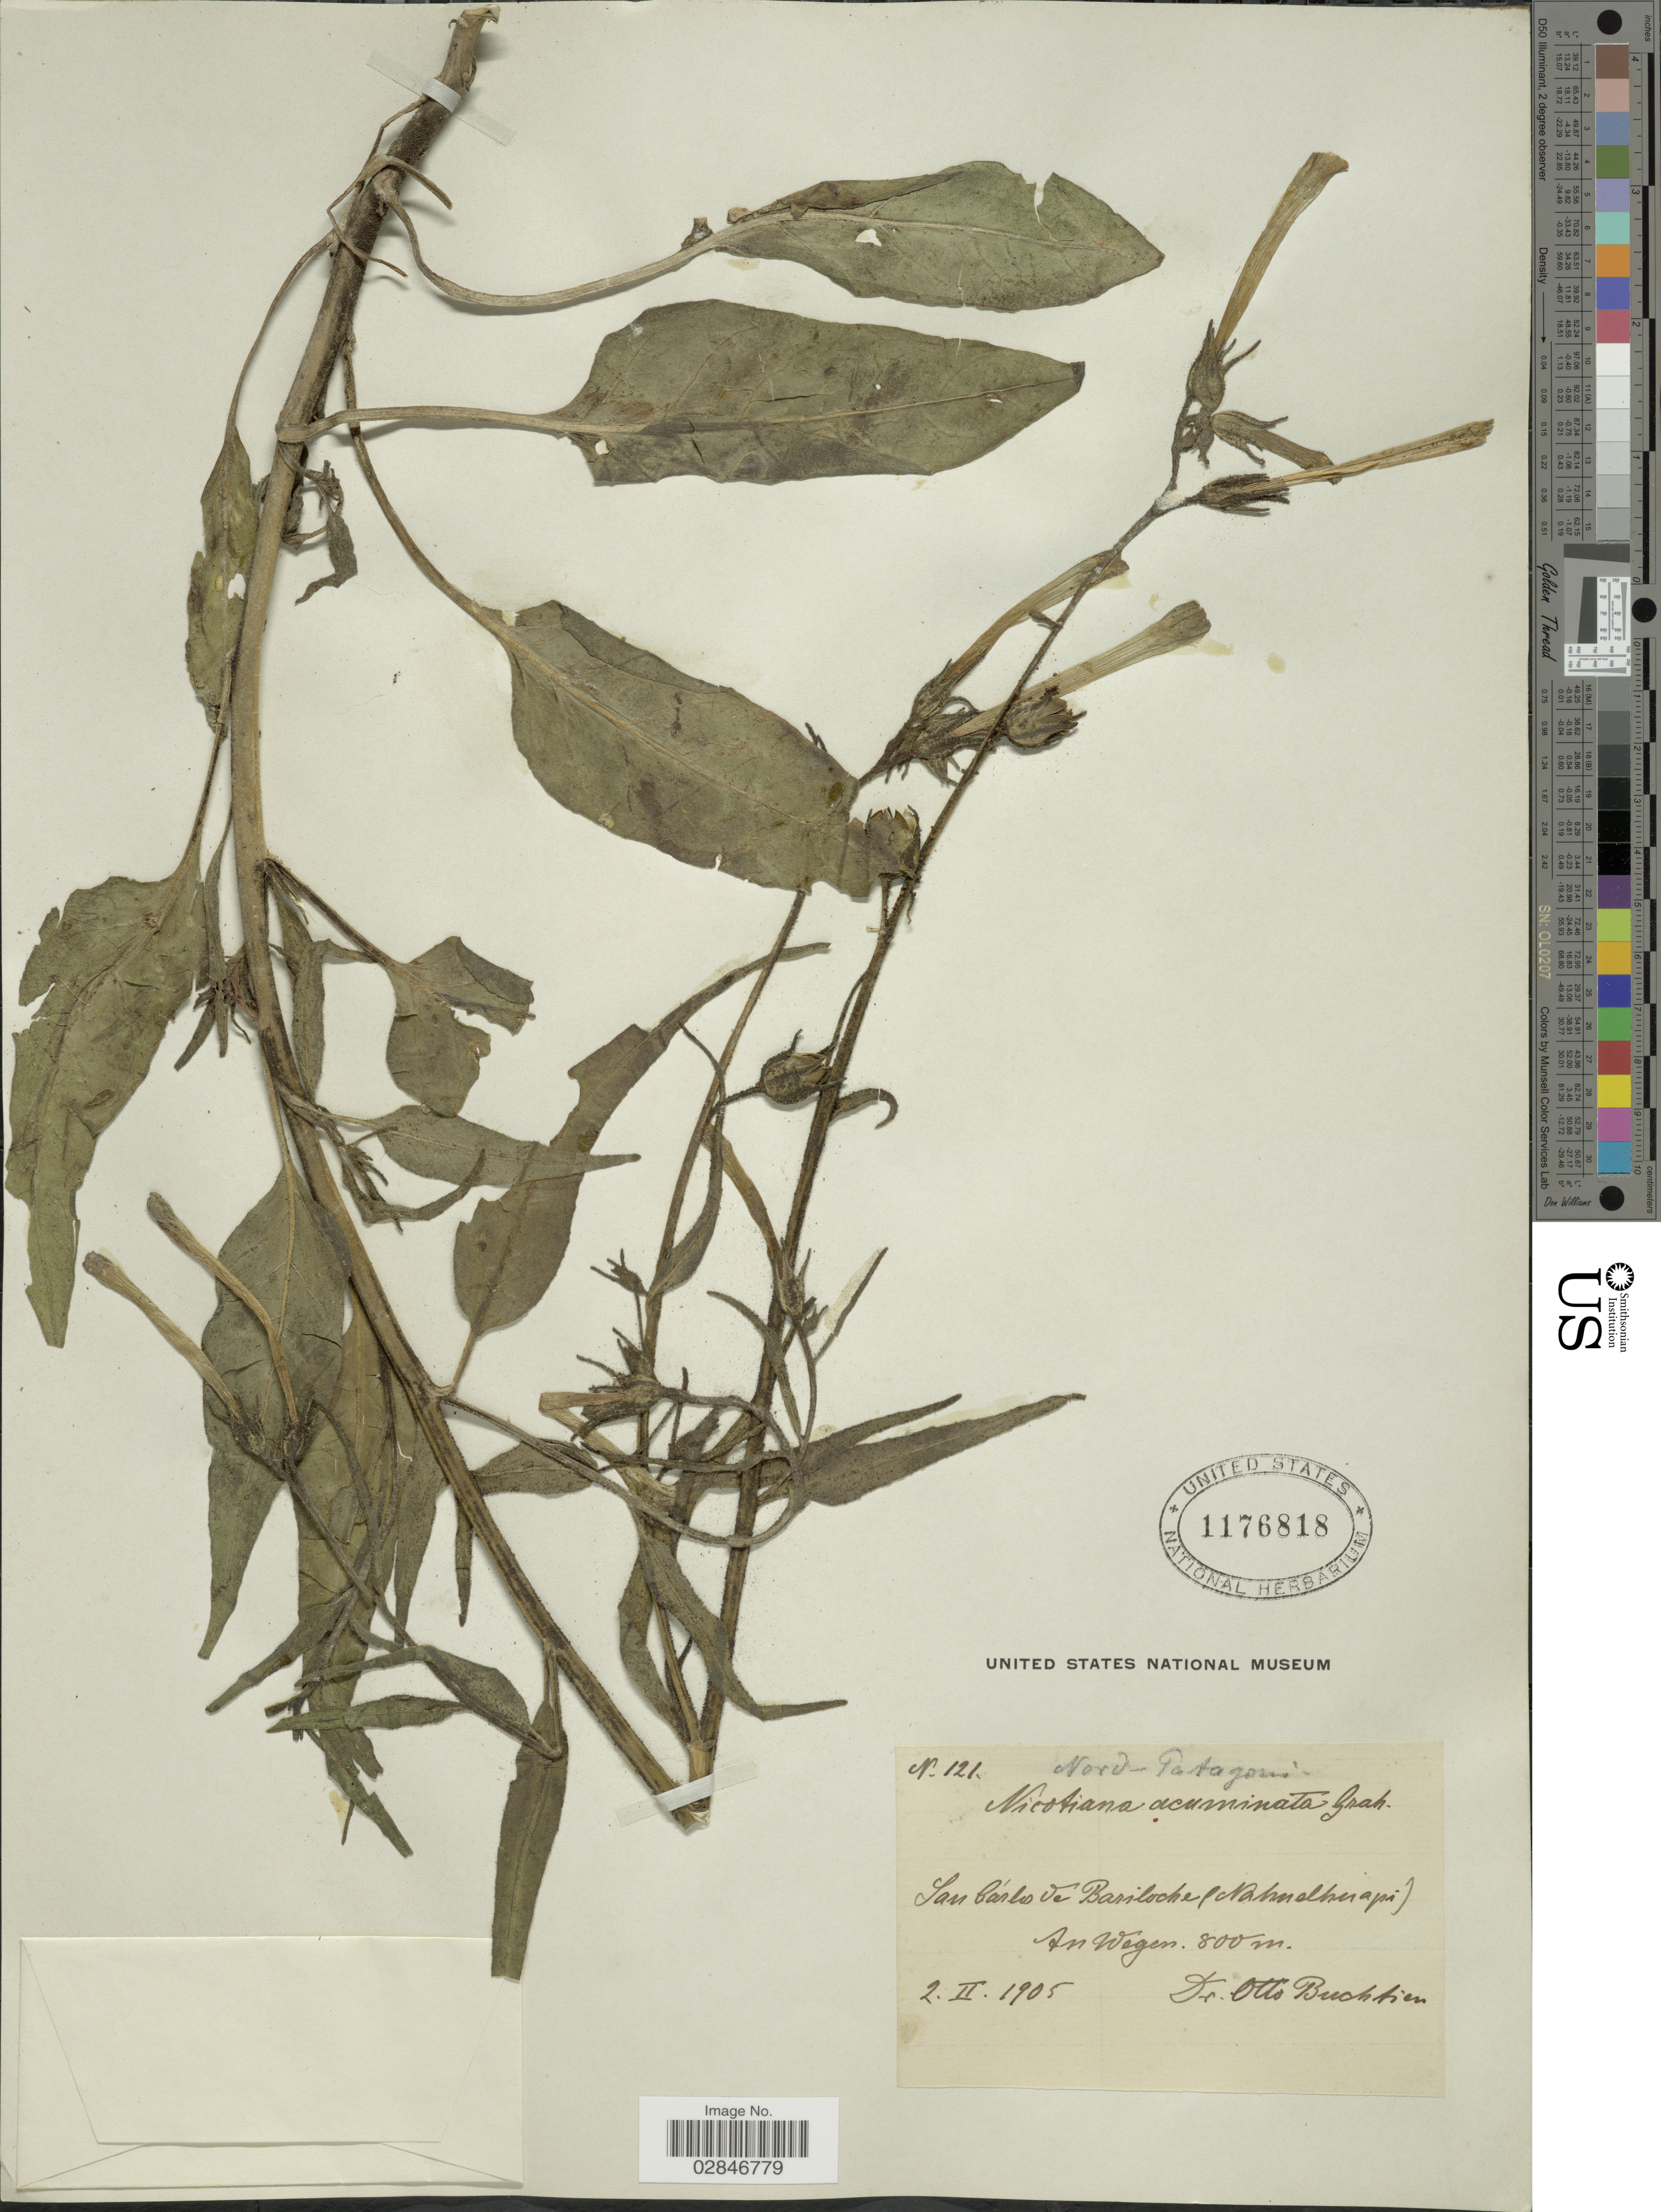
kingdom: Plantae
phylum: Tracheophyta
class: Magnoliopsida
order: Solanales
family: Solanaceae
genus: Nicotiana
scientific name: Nicotiana acuminata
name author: (Graham) Hook.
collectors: O. Buchtien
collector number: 121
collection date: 1905-02-02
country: Argentina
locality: Nord-Patagoni, San Cárlos de Bariloche (Nahuelhuapi).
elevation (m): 800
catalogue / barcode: US 1176818